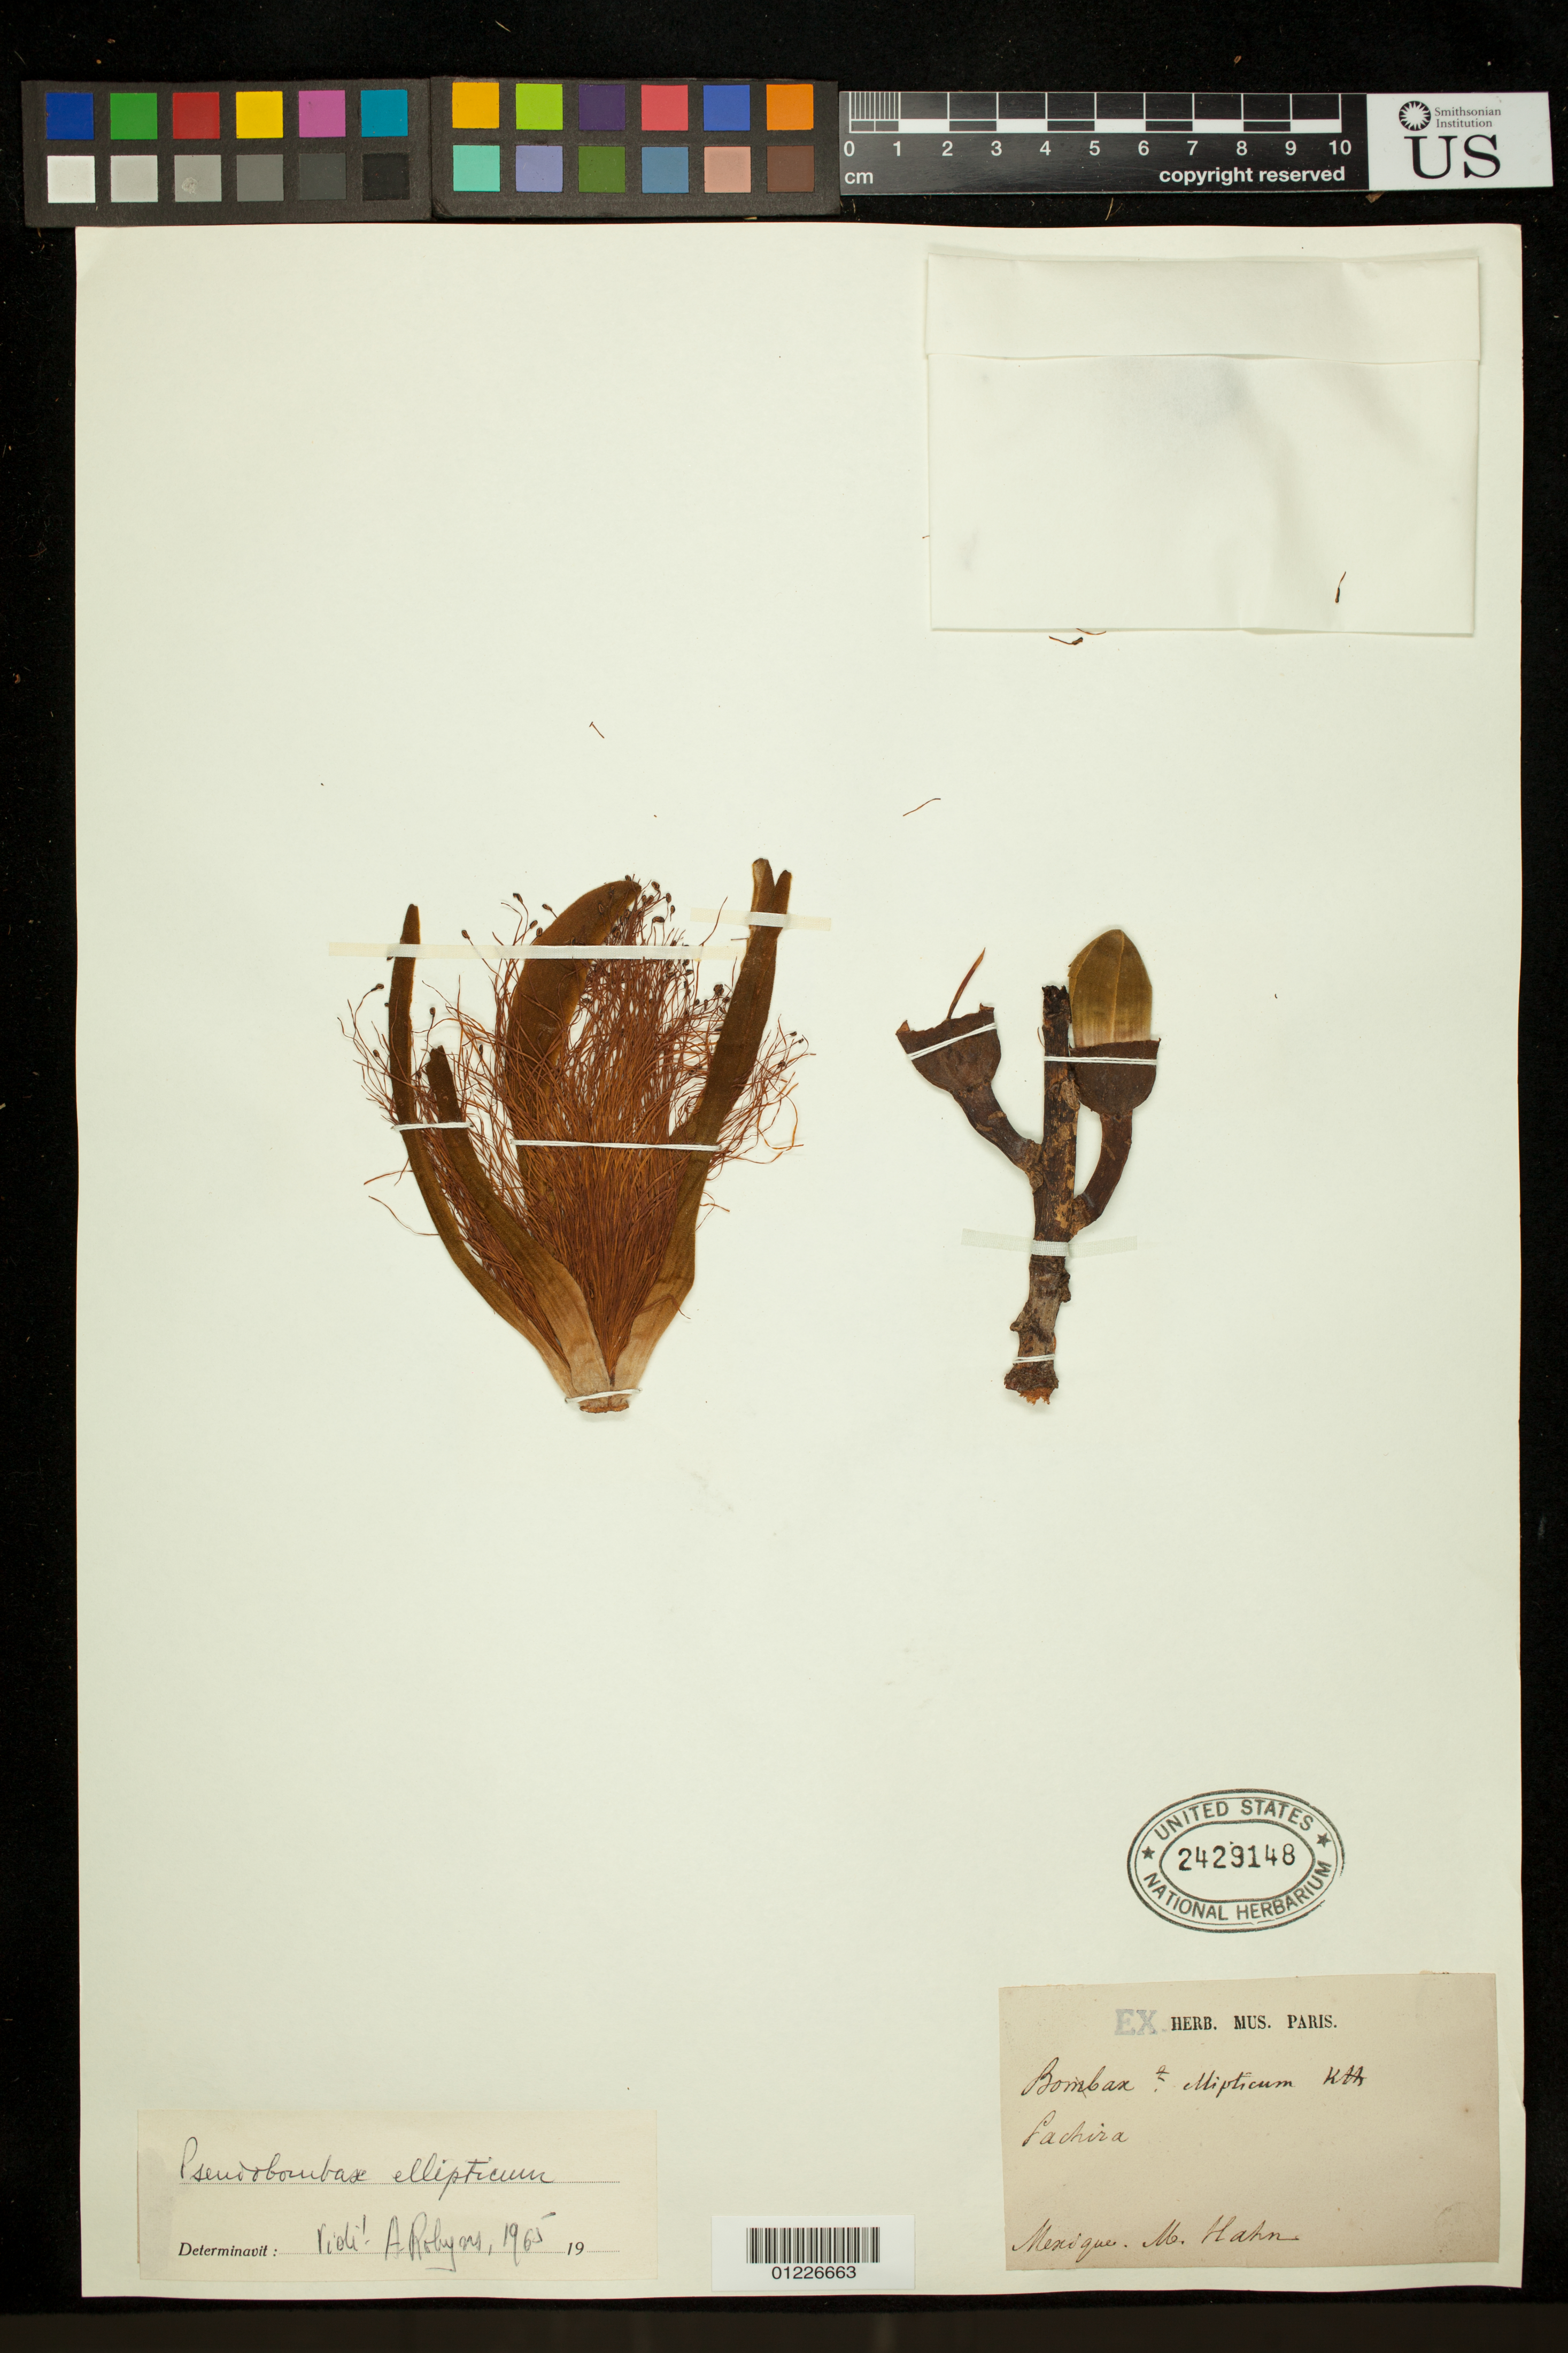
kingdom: Plantae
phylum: Tracheophyta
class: Magnoliopsida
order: Malvales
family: Malvaceae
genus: Pseudobombax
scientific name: Pseudobombax ellipticum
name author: (Kunth) Dugand G.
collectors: M. Hahn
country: Mexico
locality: Pachira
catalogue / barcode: US 2429148